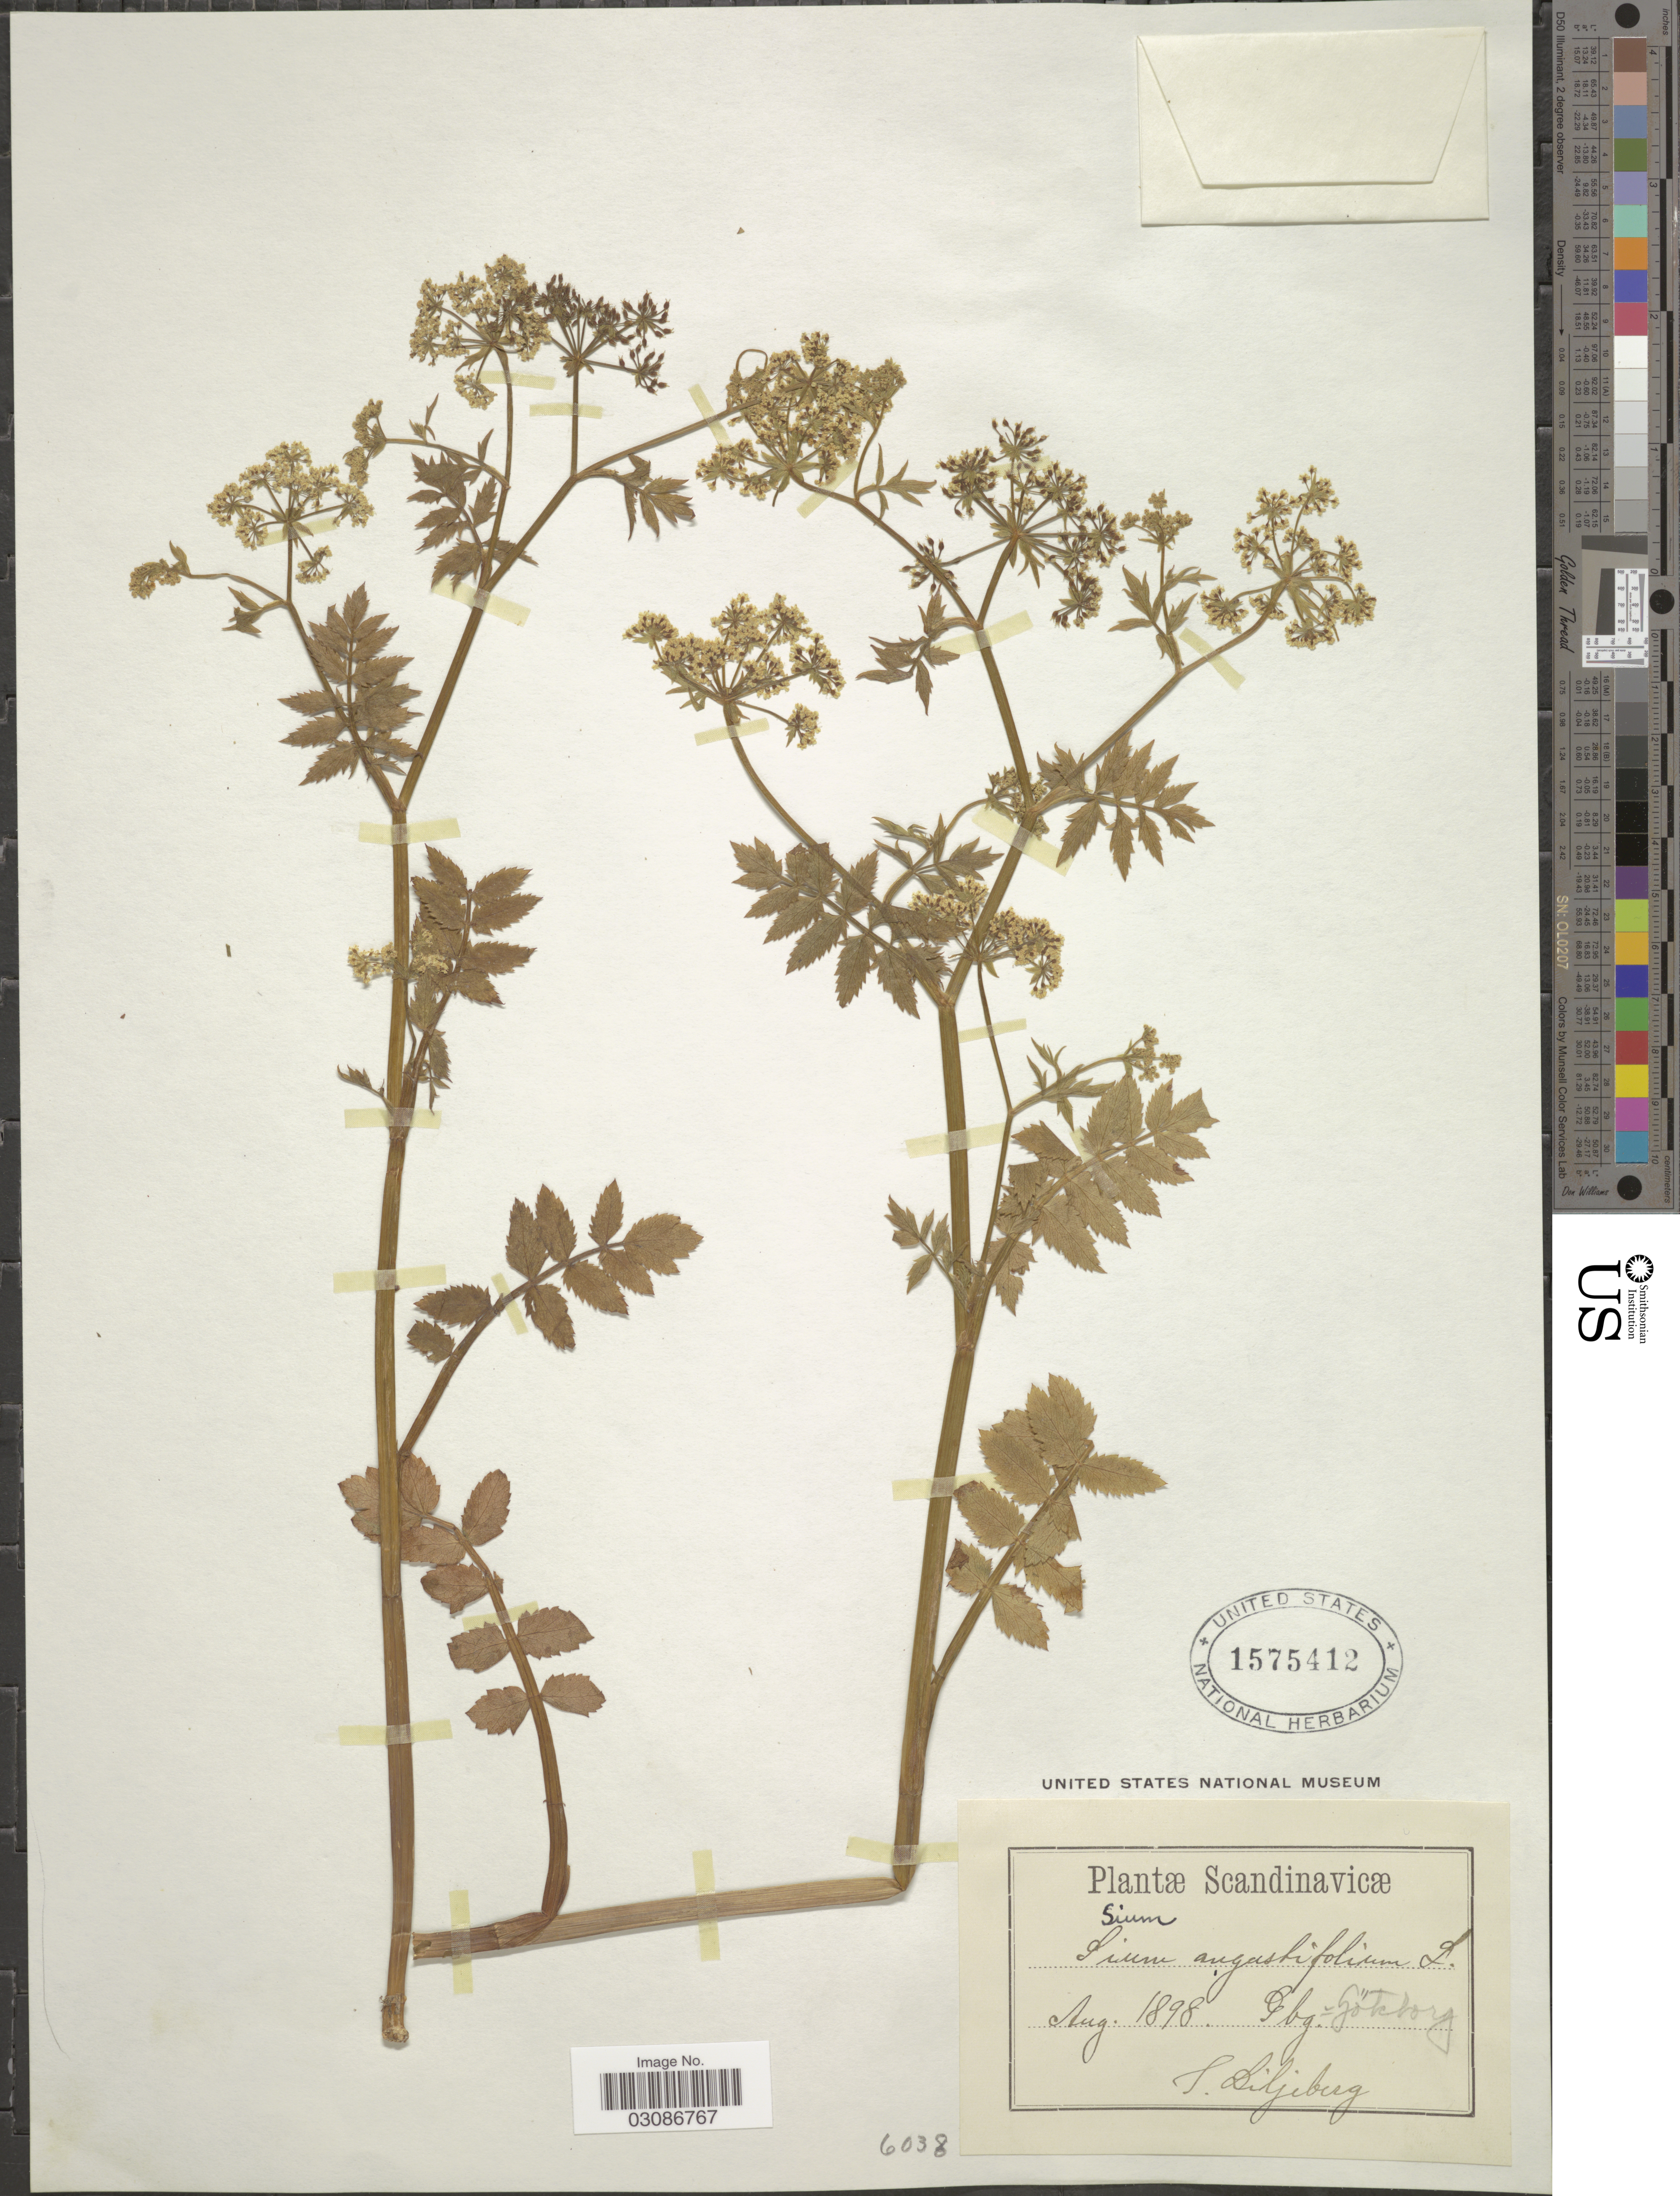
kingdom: Plantae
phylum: Tracheophyta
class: Magnoliopsida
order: Apiales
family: Apiaceae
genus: Sium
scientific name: Sium angustifolium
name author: L.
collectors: S. Liljeberg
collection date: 1898-08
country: Sweden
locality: Scandinavicae. Gbg. Göteborg.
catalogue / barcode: US 1575412